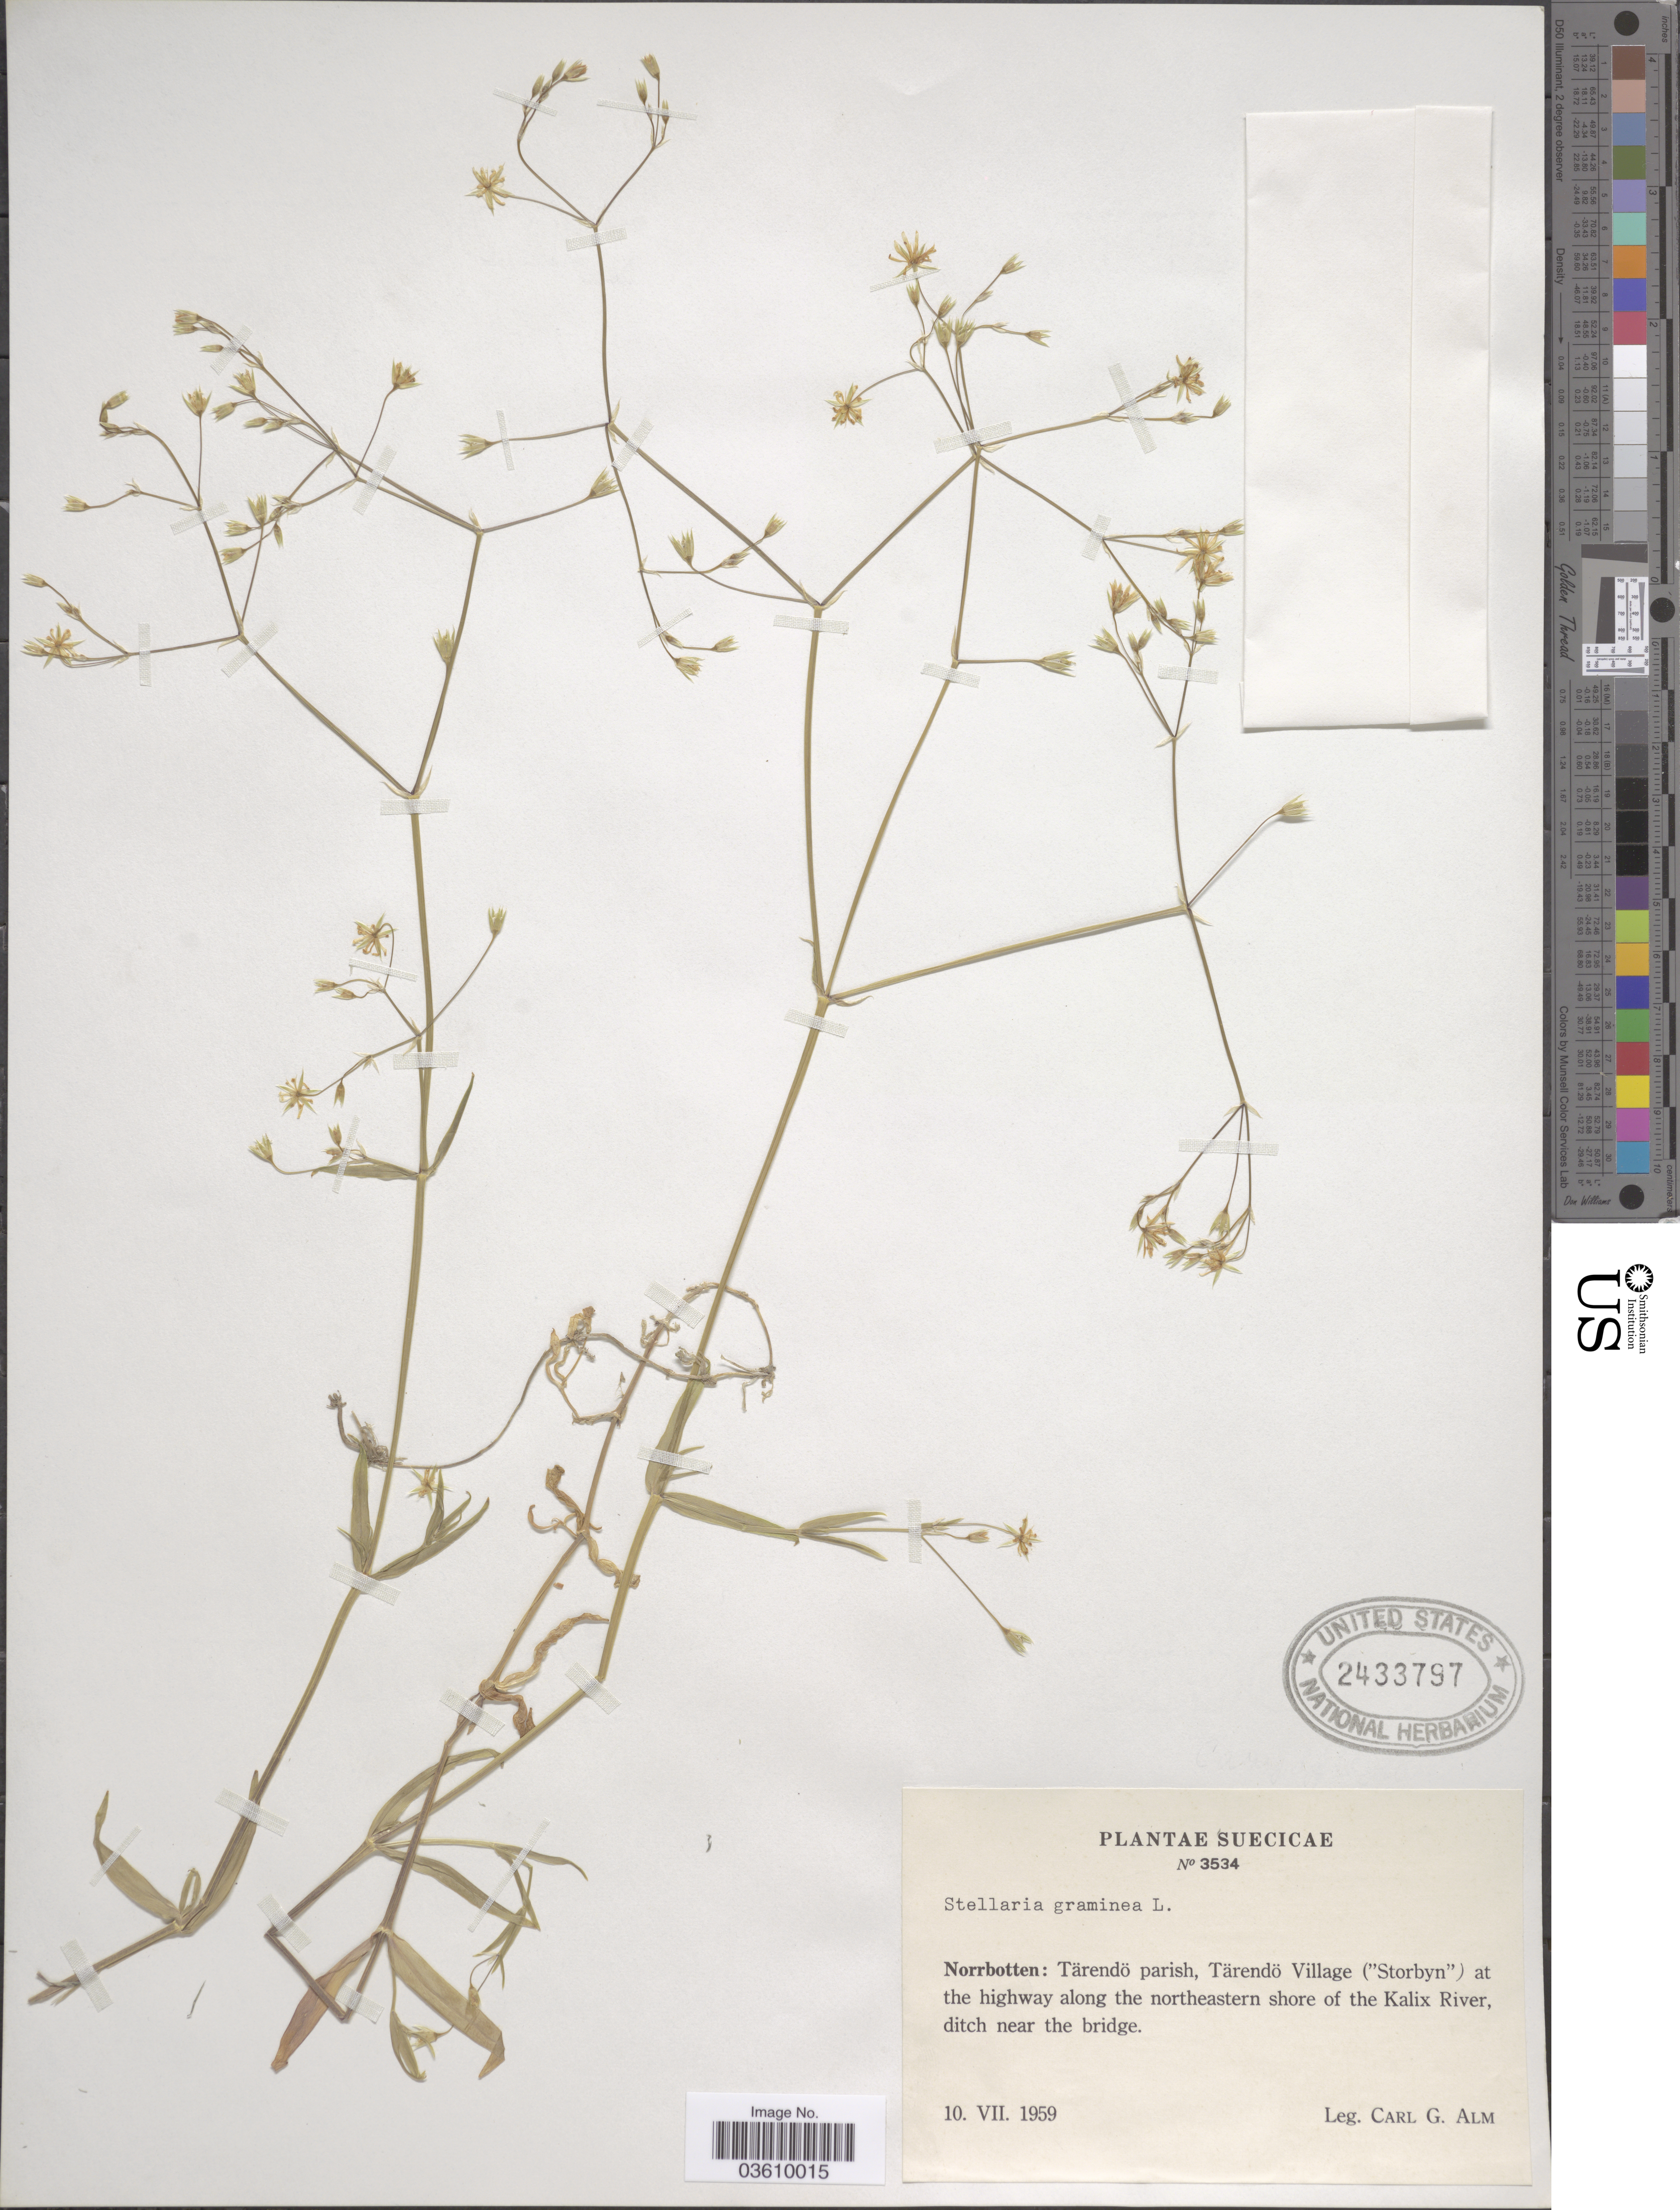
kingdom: Plantae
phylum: Tracheophyta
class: Magnoliopsida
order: Caryophyllales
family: Caryophyllaceae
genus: Stellaria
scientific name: Stellaria graminea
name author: L.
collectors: C. G. Alm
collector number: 3534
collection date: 1959-07-10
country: Sweden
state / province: Norrbotten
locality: Norrbotten: Tärendö parish, Tärendö Village ("Storbyn") at the highway along the northeastern shore of the Kalix River, ditch near the bridge.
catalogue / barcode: US 2433797